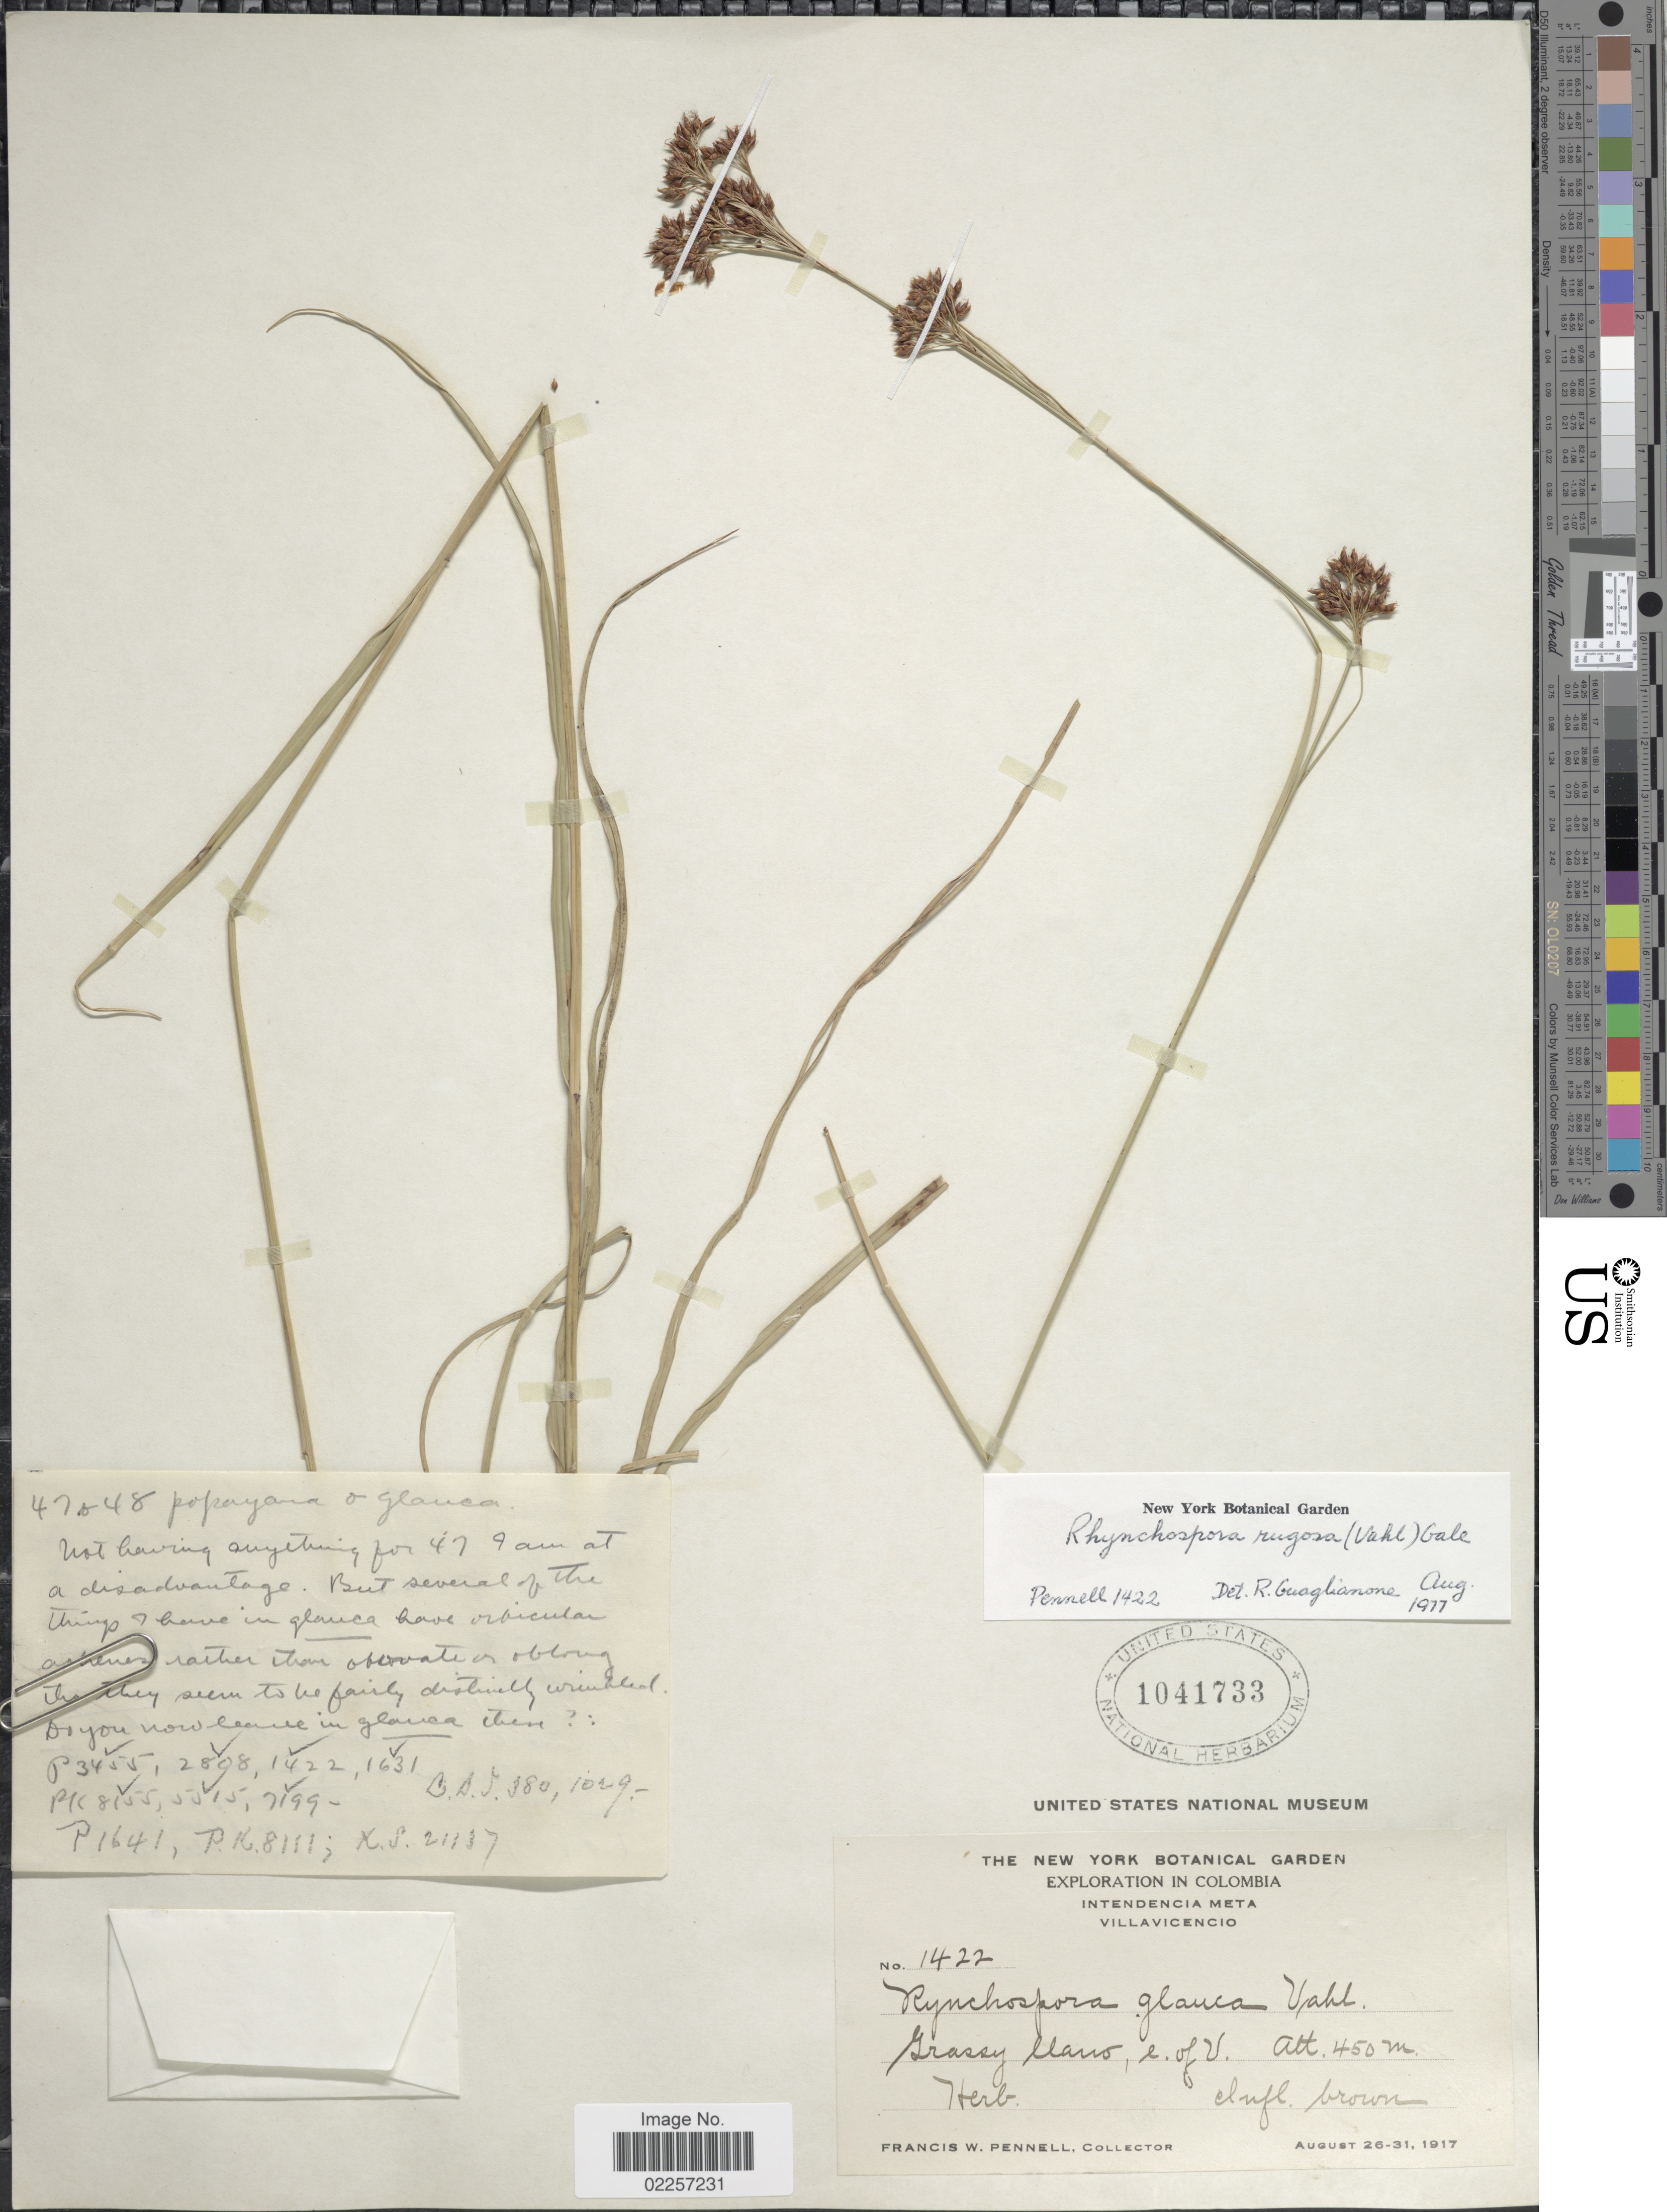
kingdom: Plantae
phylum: Tracheophyta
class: Liliopsida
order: Poales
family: Cyperaceae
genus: Rhynchospora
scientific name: Rhynchospora rugosa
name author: (Vahl) Gale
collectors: F. W. Pennell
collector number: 1422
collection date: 1917-08-26/1917-08-31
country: Colombia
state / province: Meta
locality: Intendemcia Meta, Villavicencio, grassy llano, e. of V.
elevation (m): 450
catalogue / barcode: US 1041733